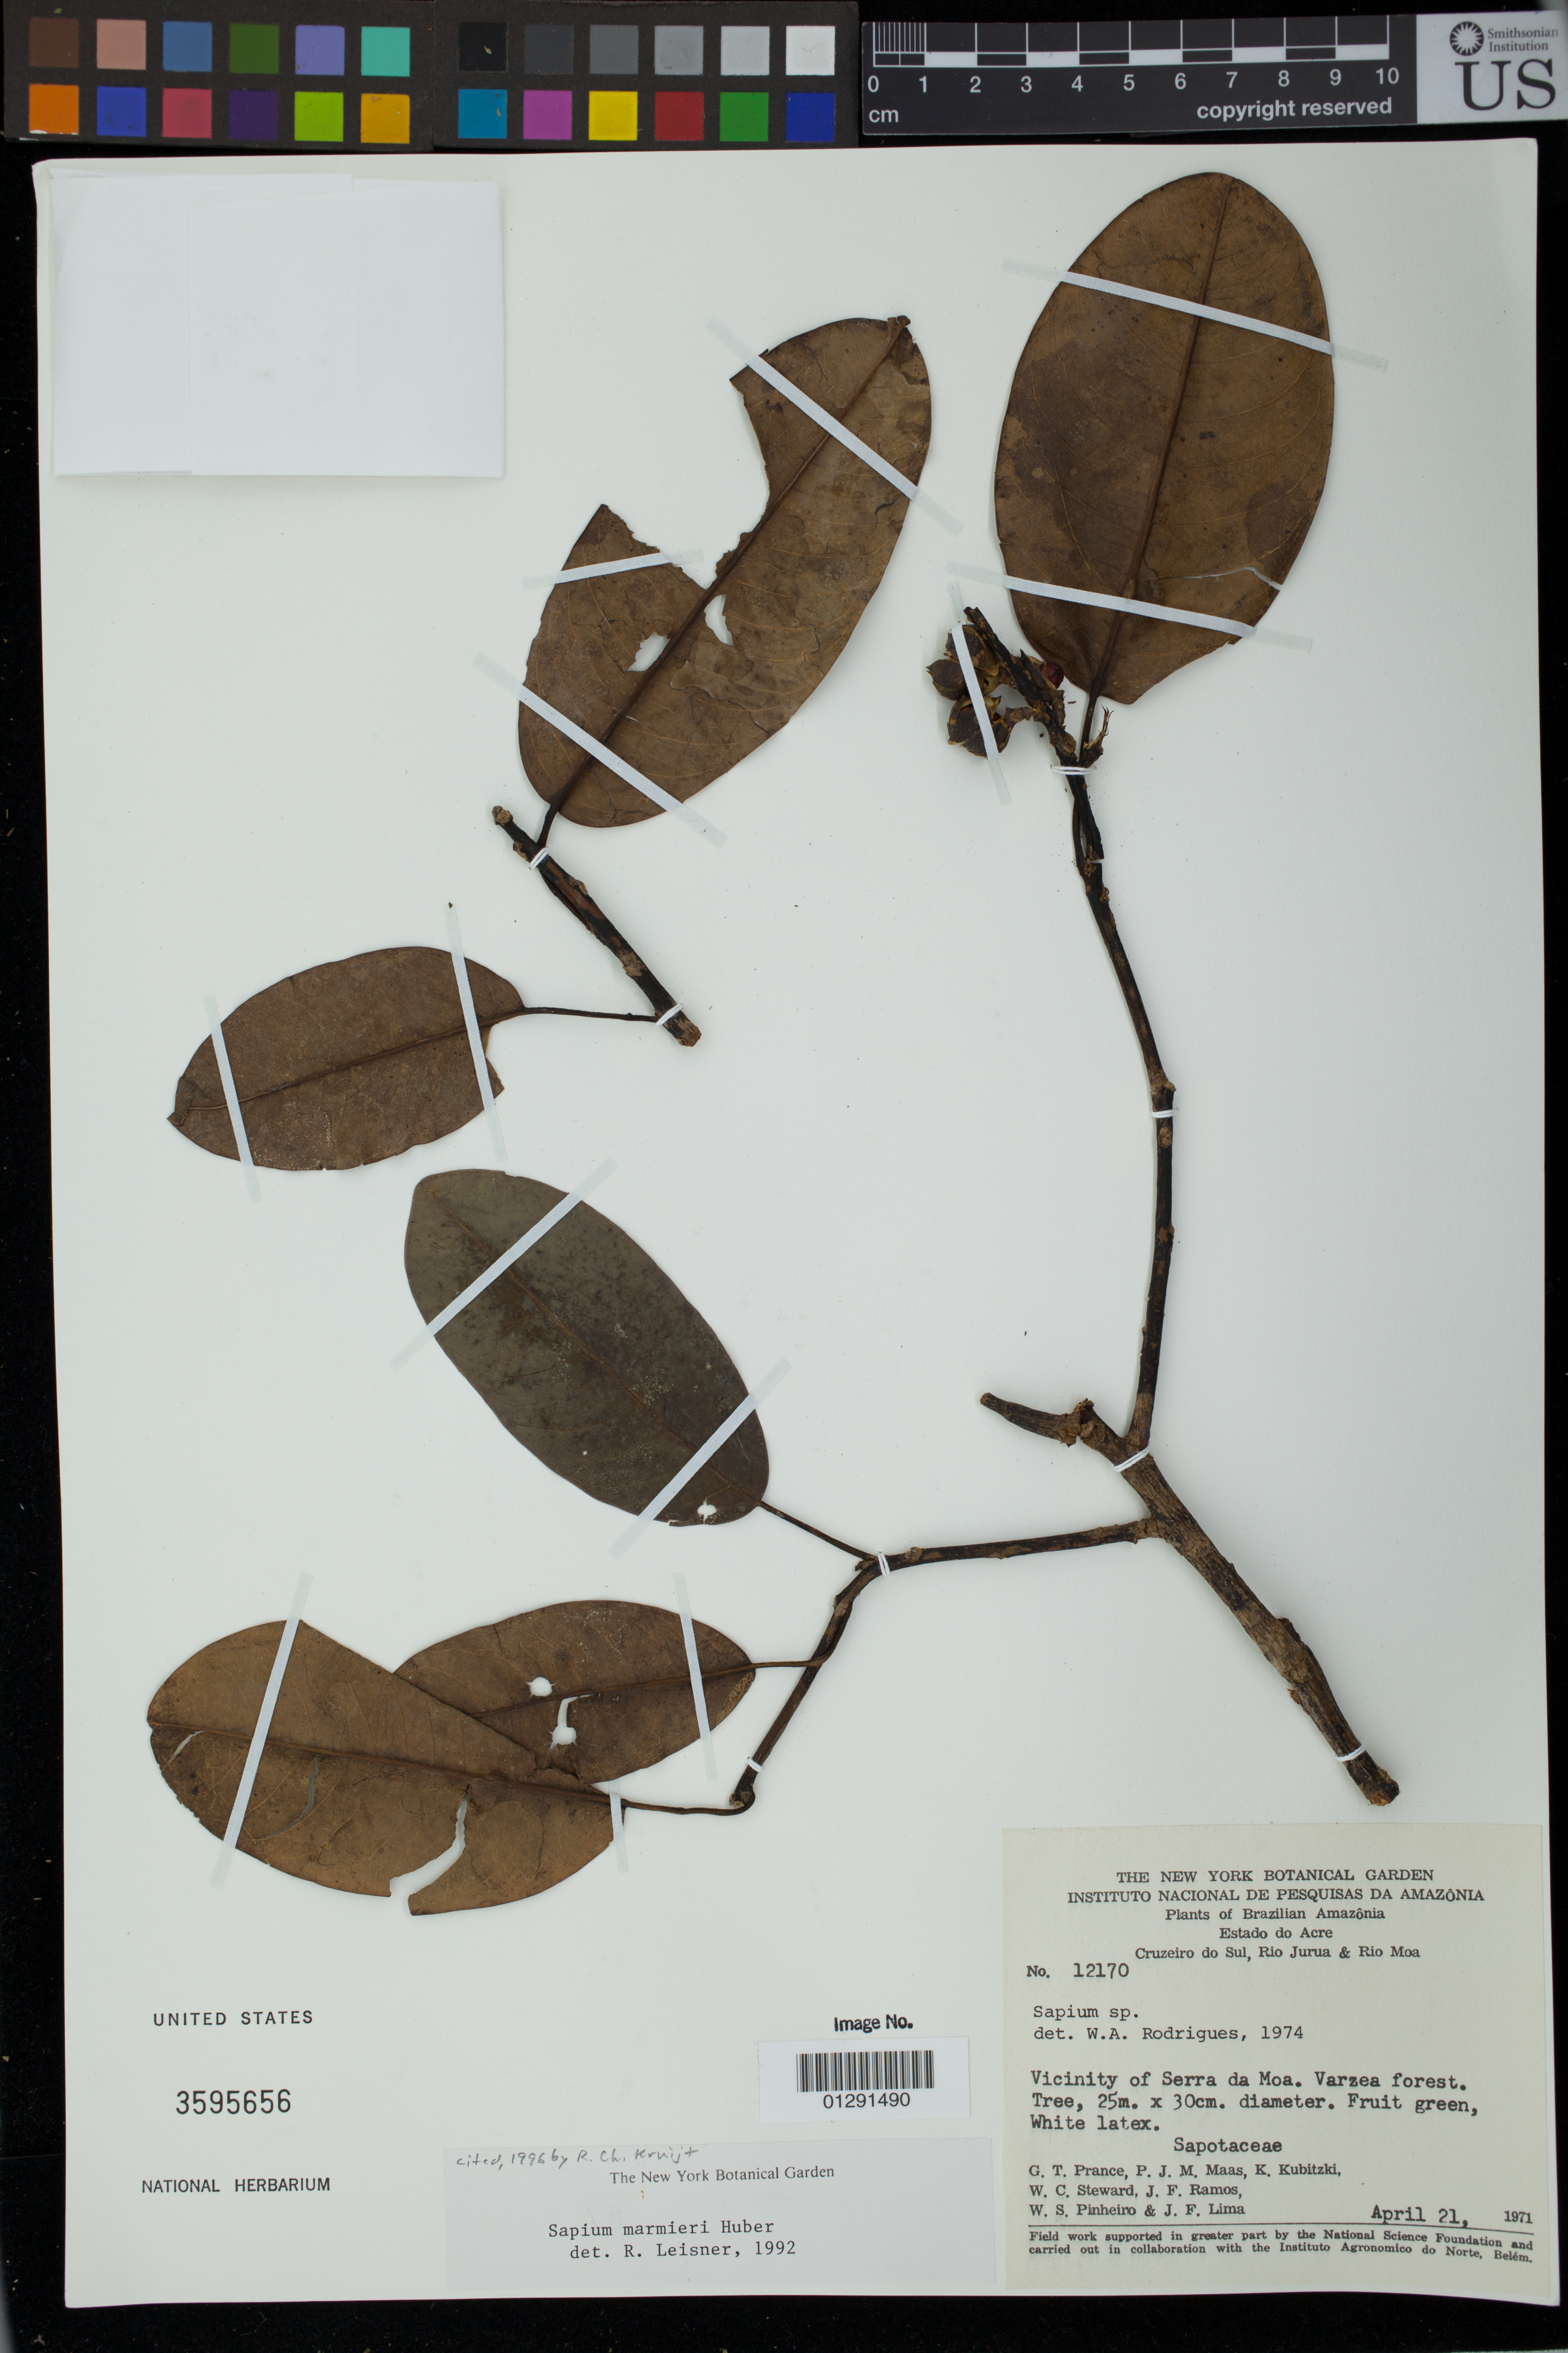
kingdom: Plantae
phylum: Tracheophyta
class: Magnoliopsida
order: Malpighiales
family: Euphorbiaceae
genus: Sapium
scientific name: Sapium marmieri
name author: Huber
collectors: G. T. Prance, P. Maas, K. Kubitzki & W. C. Steward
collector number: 12170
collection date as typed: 21 Apr 1971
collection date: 1971-04-21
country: Brazil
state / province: Acre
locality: Vicinity of Serra da Moa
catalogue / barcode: US 3595656